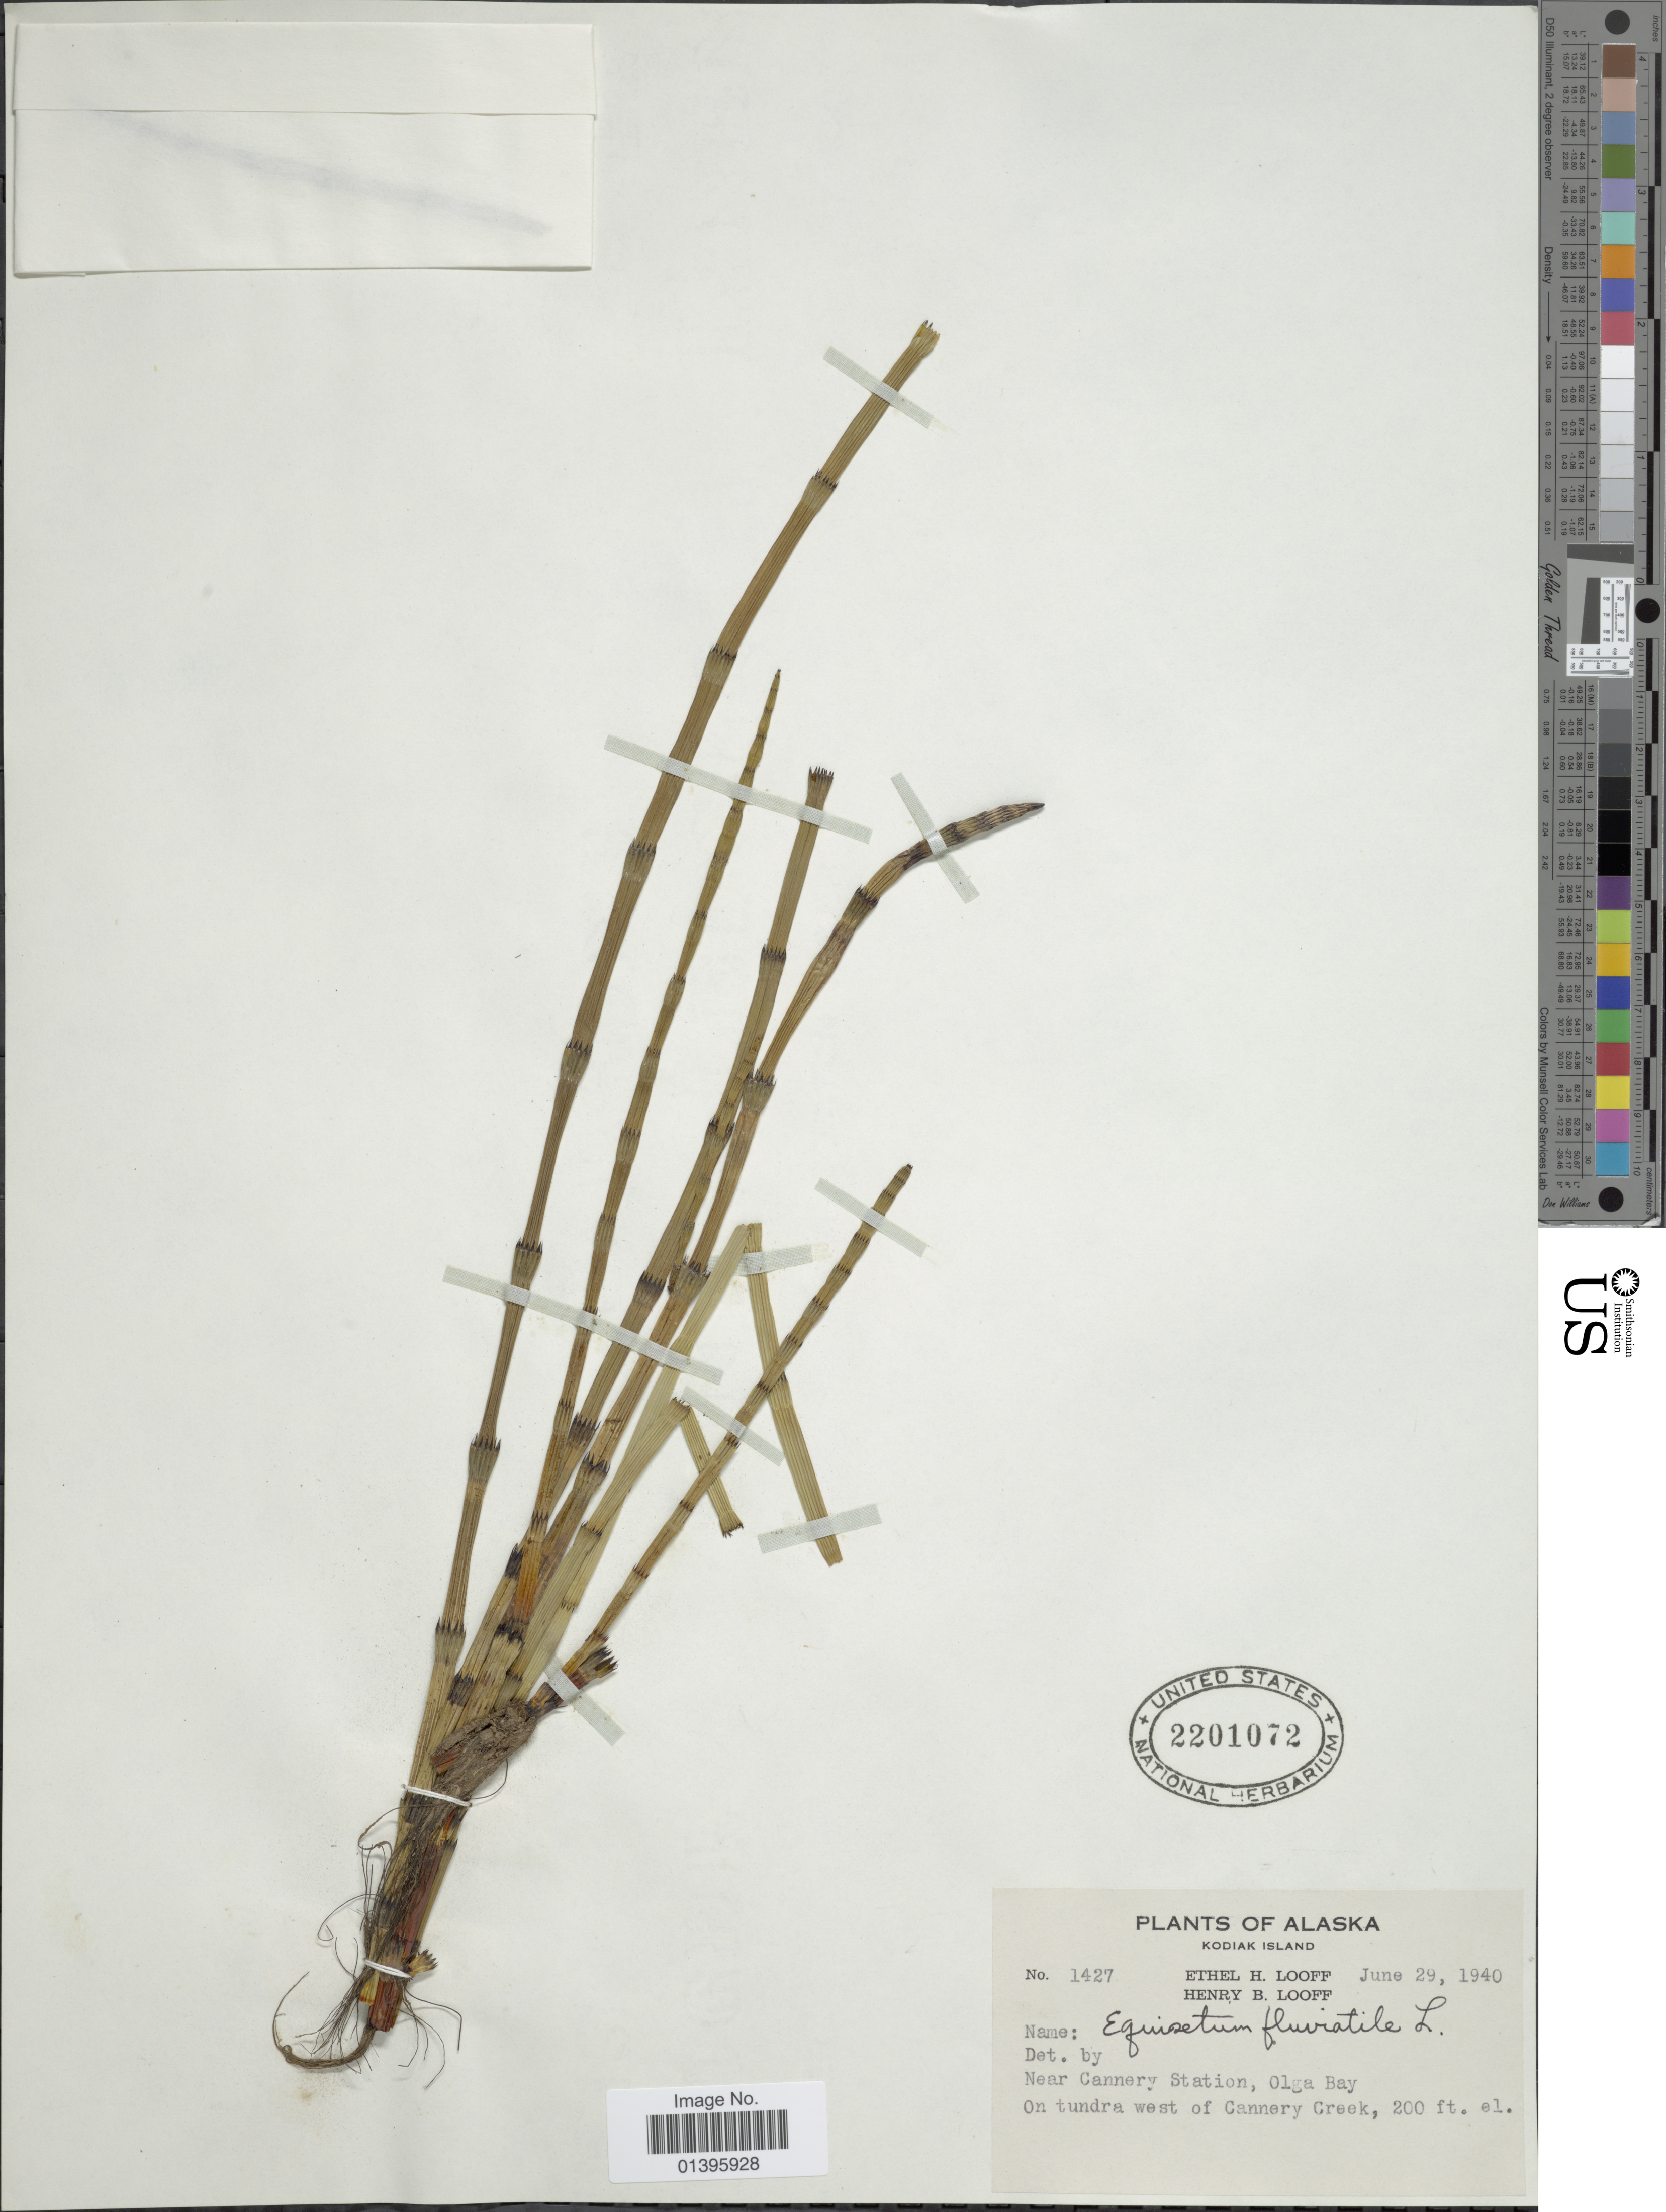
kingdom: Plantae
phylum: Tracheophyta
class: Polypodiopsida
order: Equisetales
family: Equisetaceae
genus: Equisetum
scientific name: Equisetum fluviatile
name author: L.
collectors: E. Looff & H. Looff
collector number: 1427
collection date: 1940-06-29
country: United States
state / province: Alaska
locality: Kodiak Island. Near Cannery Station, Olga Bay. On tundra west of Cannery Creek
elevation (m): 61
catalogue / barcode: US 2201072